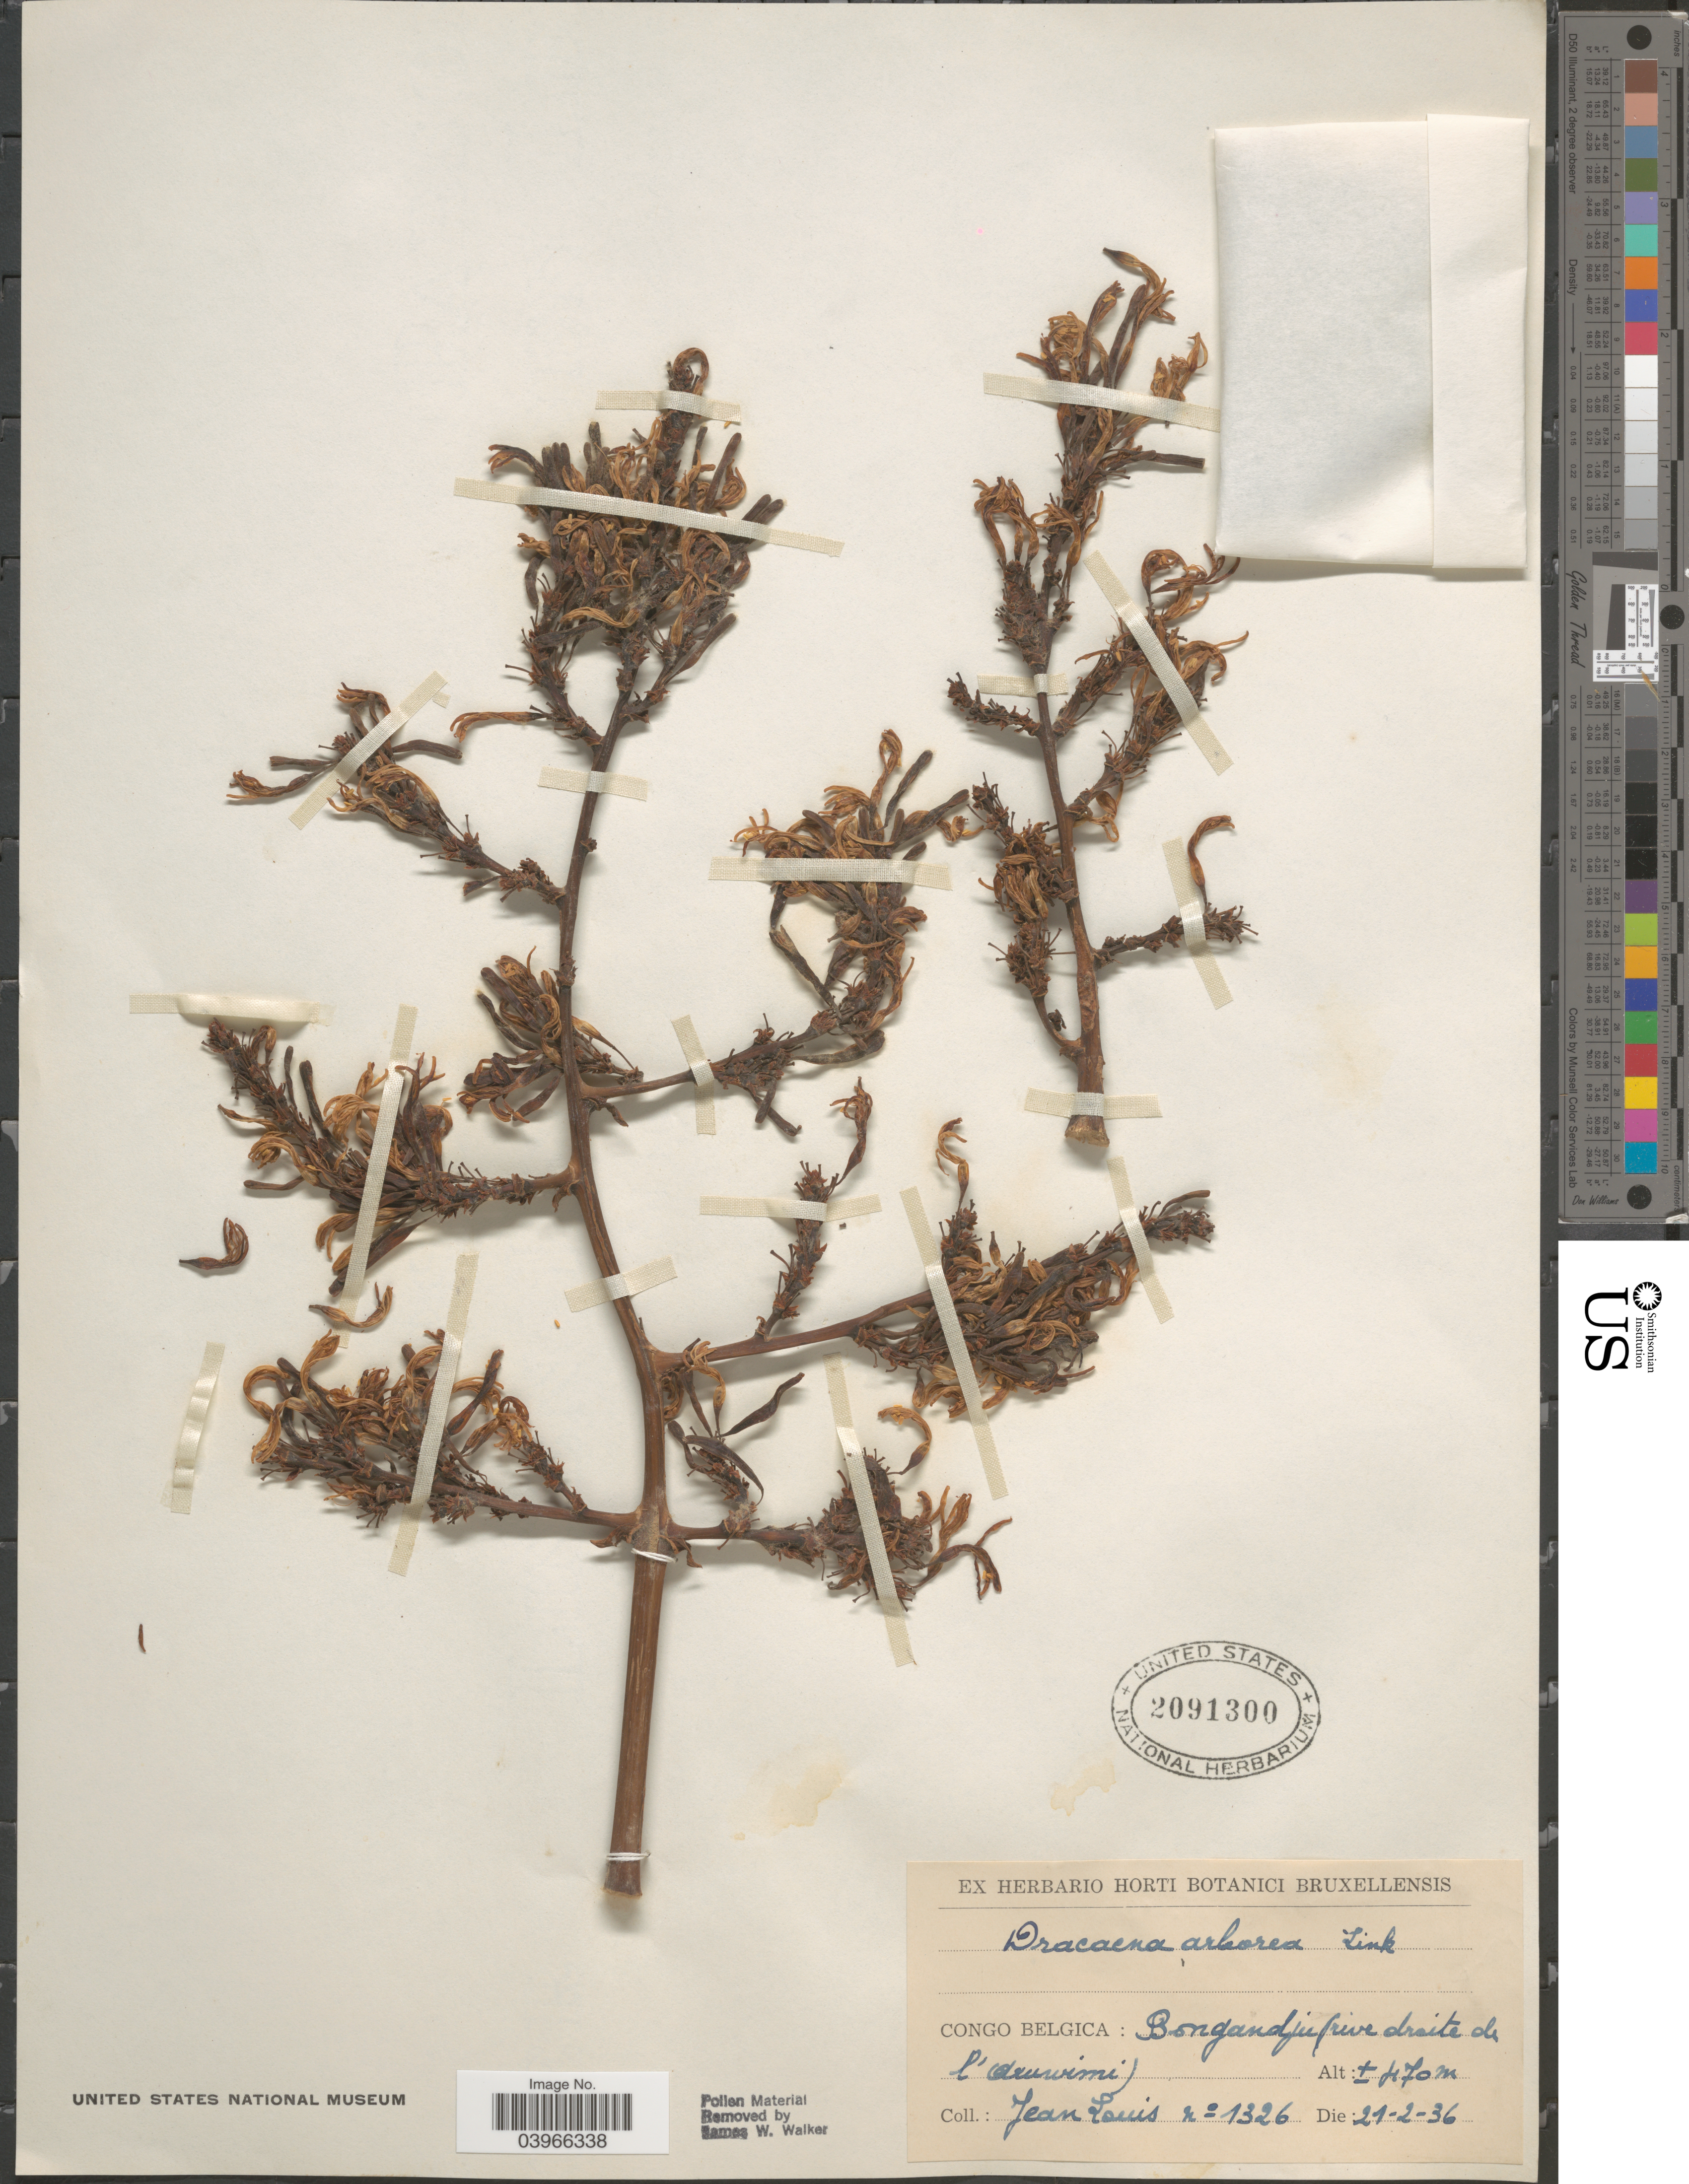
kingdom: Plantae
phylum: Tracheophyta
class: Liliopsida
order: Asparagales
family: Asparagaceae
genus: Dracaena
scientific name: Dracaena arborea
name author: (Willd.) Link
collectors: J. Louis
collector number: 1326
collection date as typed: Transcribed d/m/y: 21/2/36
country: Congo, Democratic Republic of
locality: Congo Belgica: Bongandju (rive droite de l'Aruwimi).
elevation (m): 470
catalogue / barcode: US 2091300